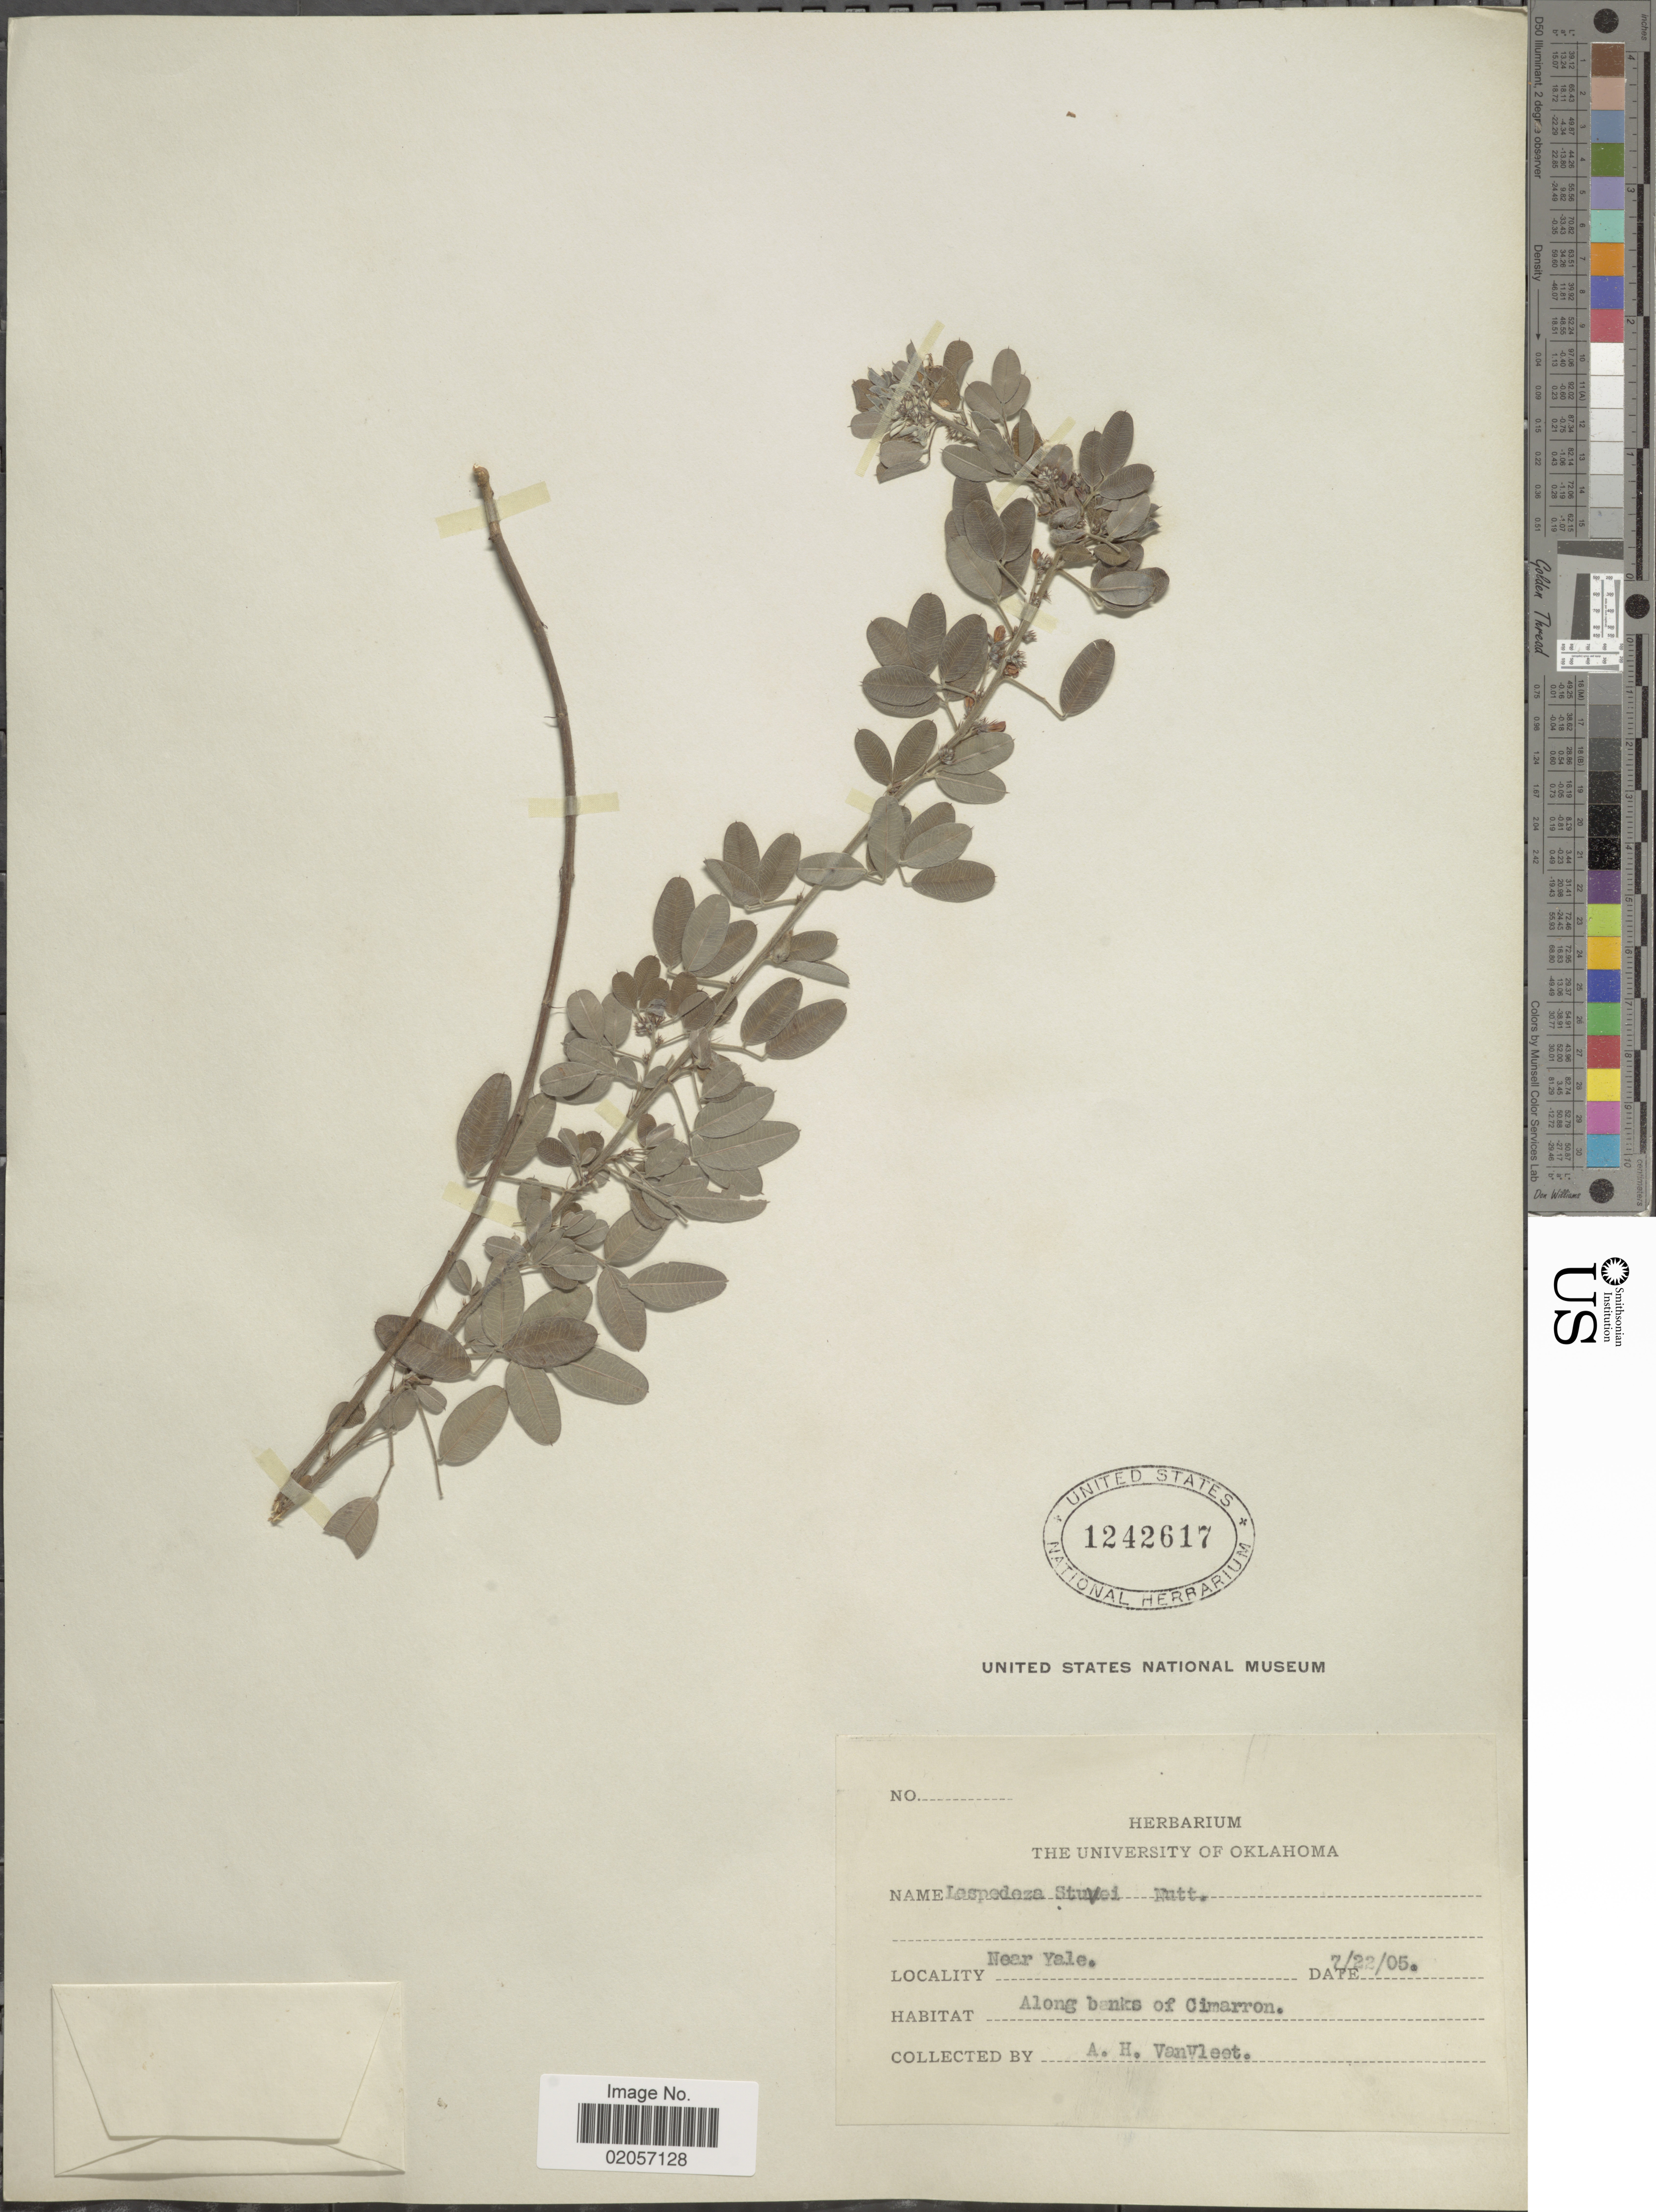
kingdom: Plantae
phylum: Tracheophyta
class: Magnoliopsida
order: Fabales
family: Fabaceae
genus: Lespedeza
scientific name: Lespedeza stuevei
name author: Nutt.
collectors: A. H. Van Vleet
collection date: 1905-07-22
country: United States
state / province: Oklahoma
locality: Near Yale. Along banks of Cimarron.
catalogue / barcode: US 1242617